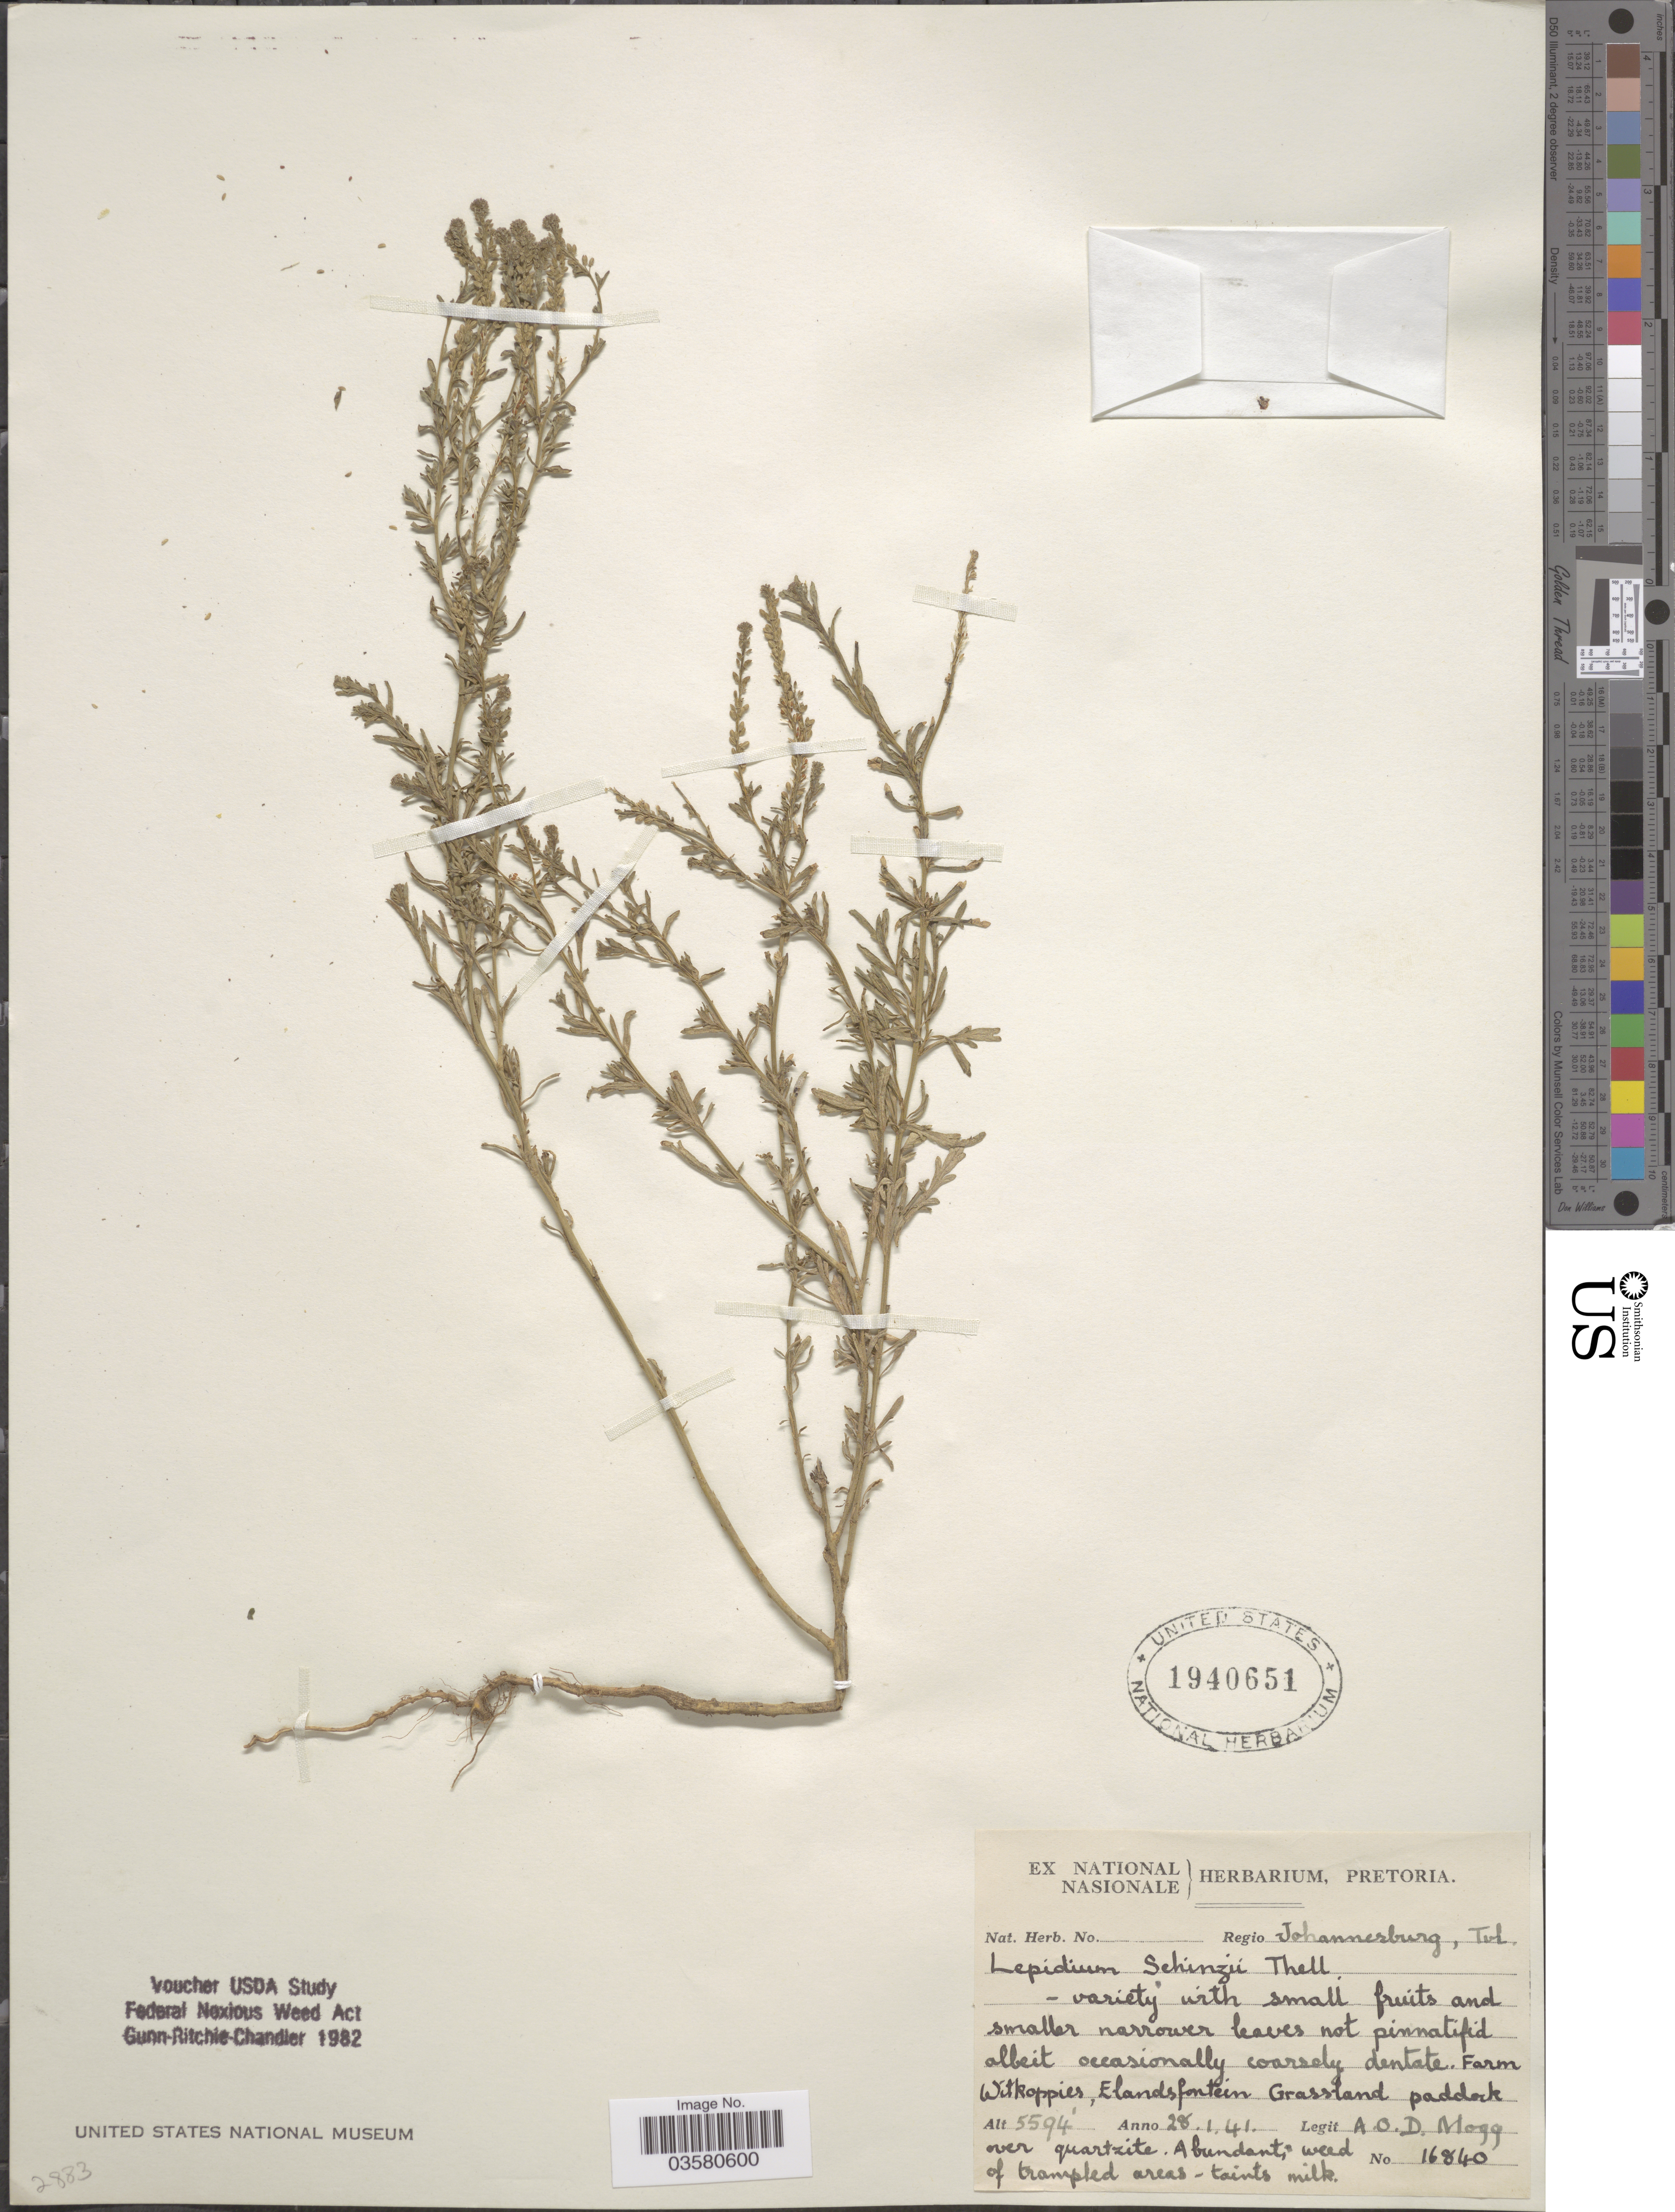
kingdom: Plantae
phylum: Tracheophyta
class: Magnoliopsida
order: Brassicales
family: Brassicaceae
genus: Lepidium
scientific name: Lepidium schinzii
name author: Thell.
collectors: A. O. Mogg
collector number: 16840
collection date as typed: Transcribed d/m/y: 28/1/41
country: South Africa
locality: Regio Johannesburg, Tvl. Farm Witkoppies, Elandsfontein Grassland paddock.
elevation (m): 1705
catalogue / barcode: US 1940651